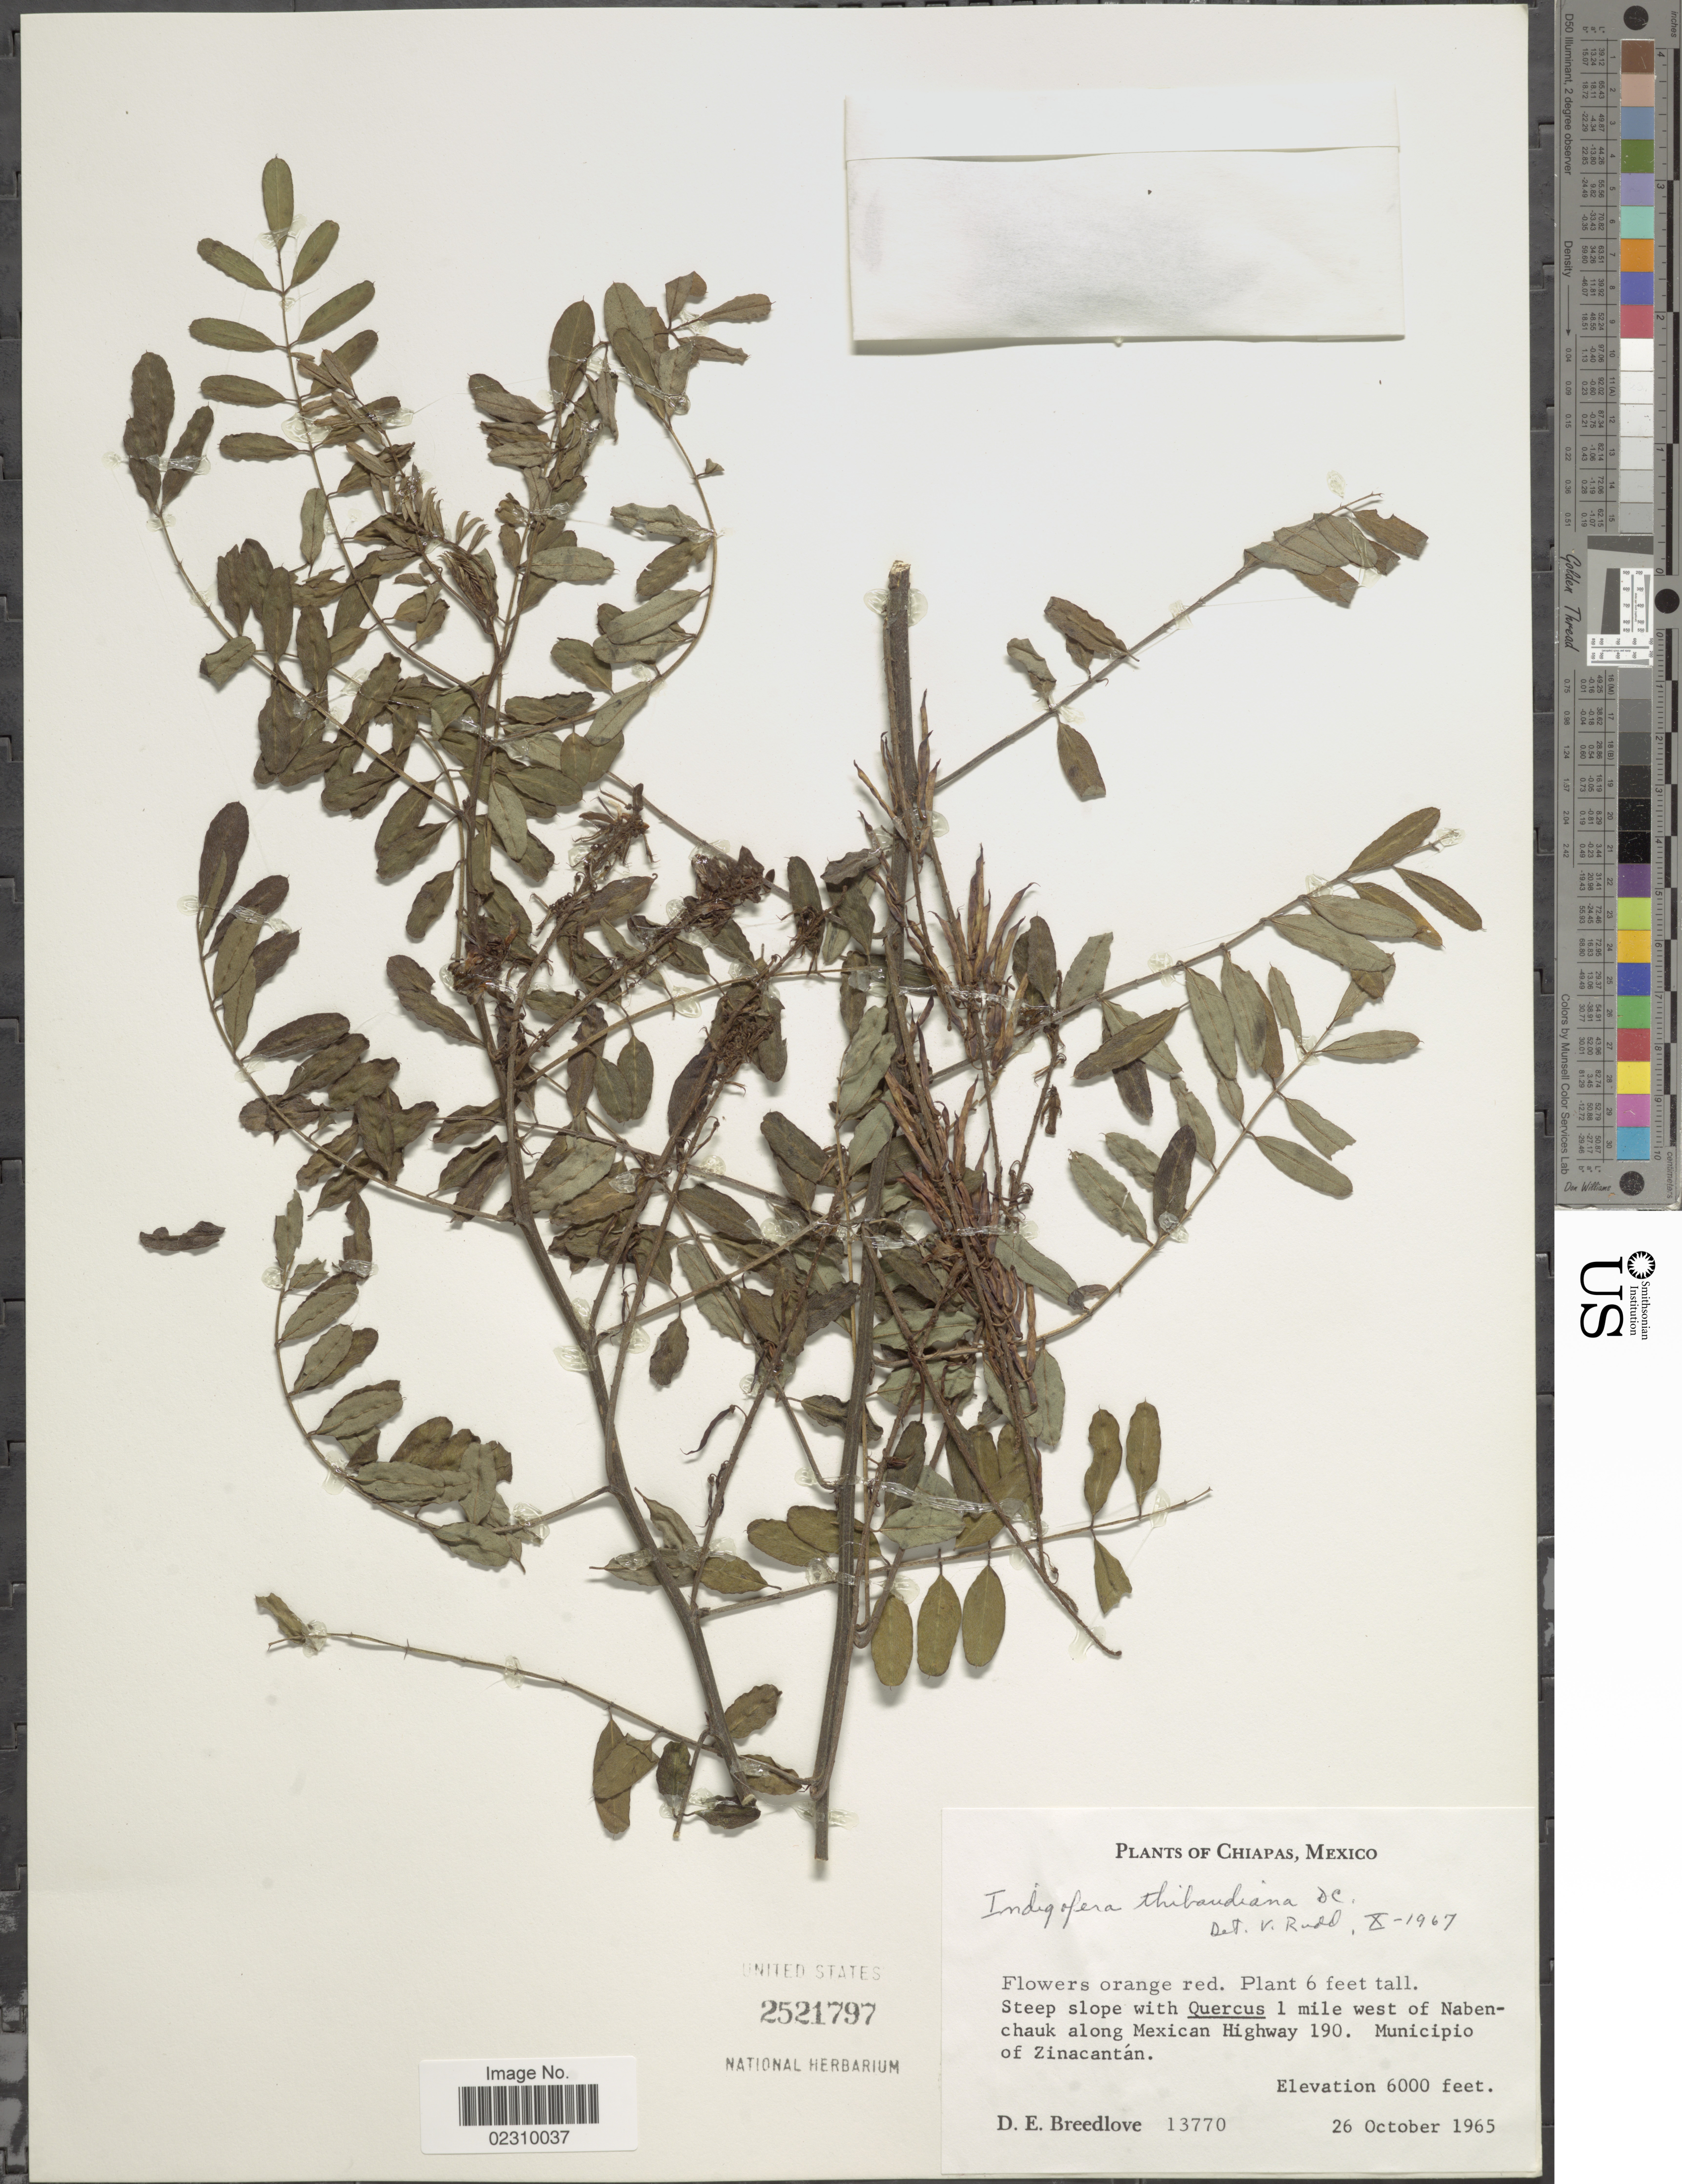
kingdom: Plantae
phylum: Tracheophyta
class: Magnoliopsida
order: Fabales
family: Fabaceae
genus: Indigofera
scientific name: Indigofera thibaudiana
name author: DC.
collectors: D. E. Breedlove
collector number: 13770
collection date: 1965-10-26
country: Mexico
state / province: Chiapas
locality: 1 mile west of Nabenchauk along Mexican Highway 190. Municipio of Zinacantán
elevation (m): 1829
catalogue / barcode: US 2521797